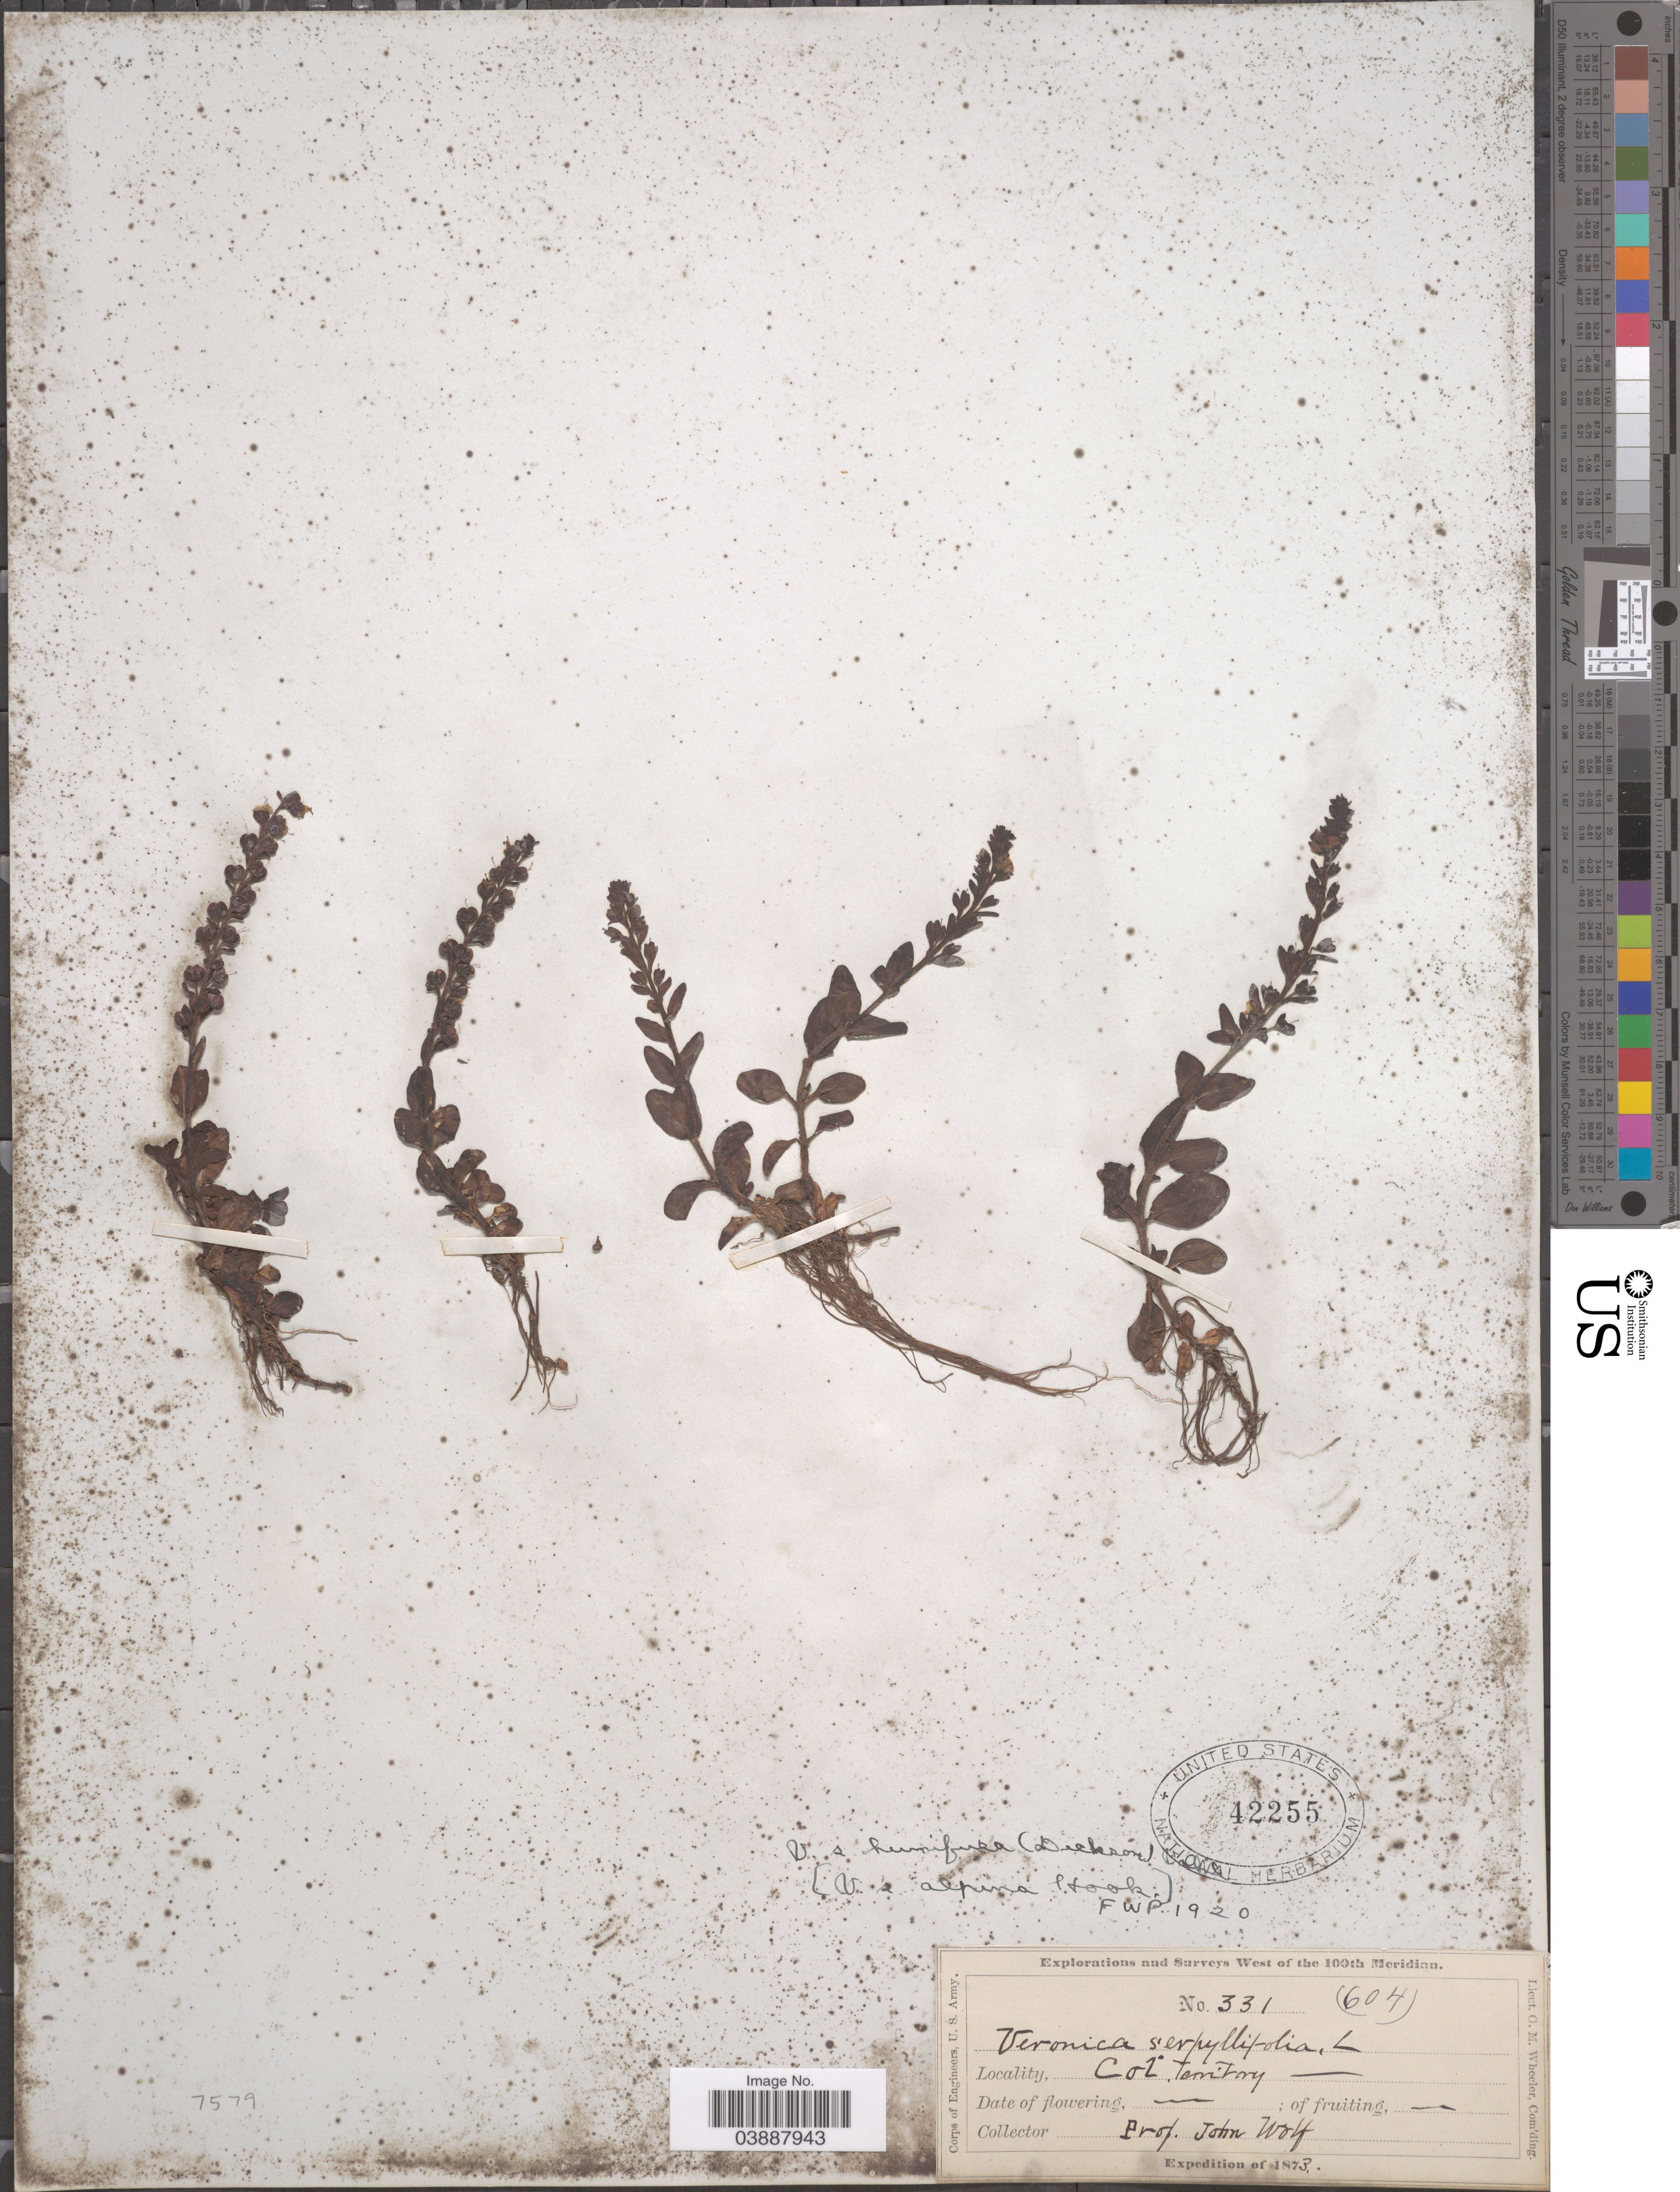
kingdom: Plantae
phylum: Tracheophyta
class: Magnoliopsida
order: Lamiales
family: Plantaginaceae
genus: Veronica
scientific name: Veronica serpyllifolia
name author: L.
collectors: J. Wolf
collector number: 331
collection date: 1873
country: United States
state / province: Colorado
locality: Col. territory.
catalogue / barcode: US 42255